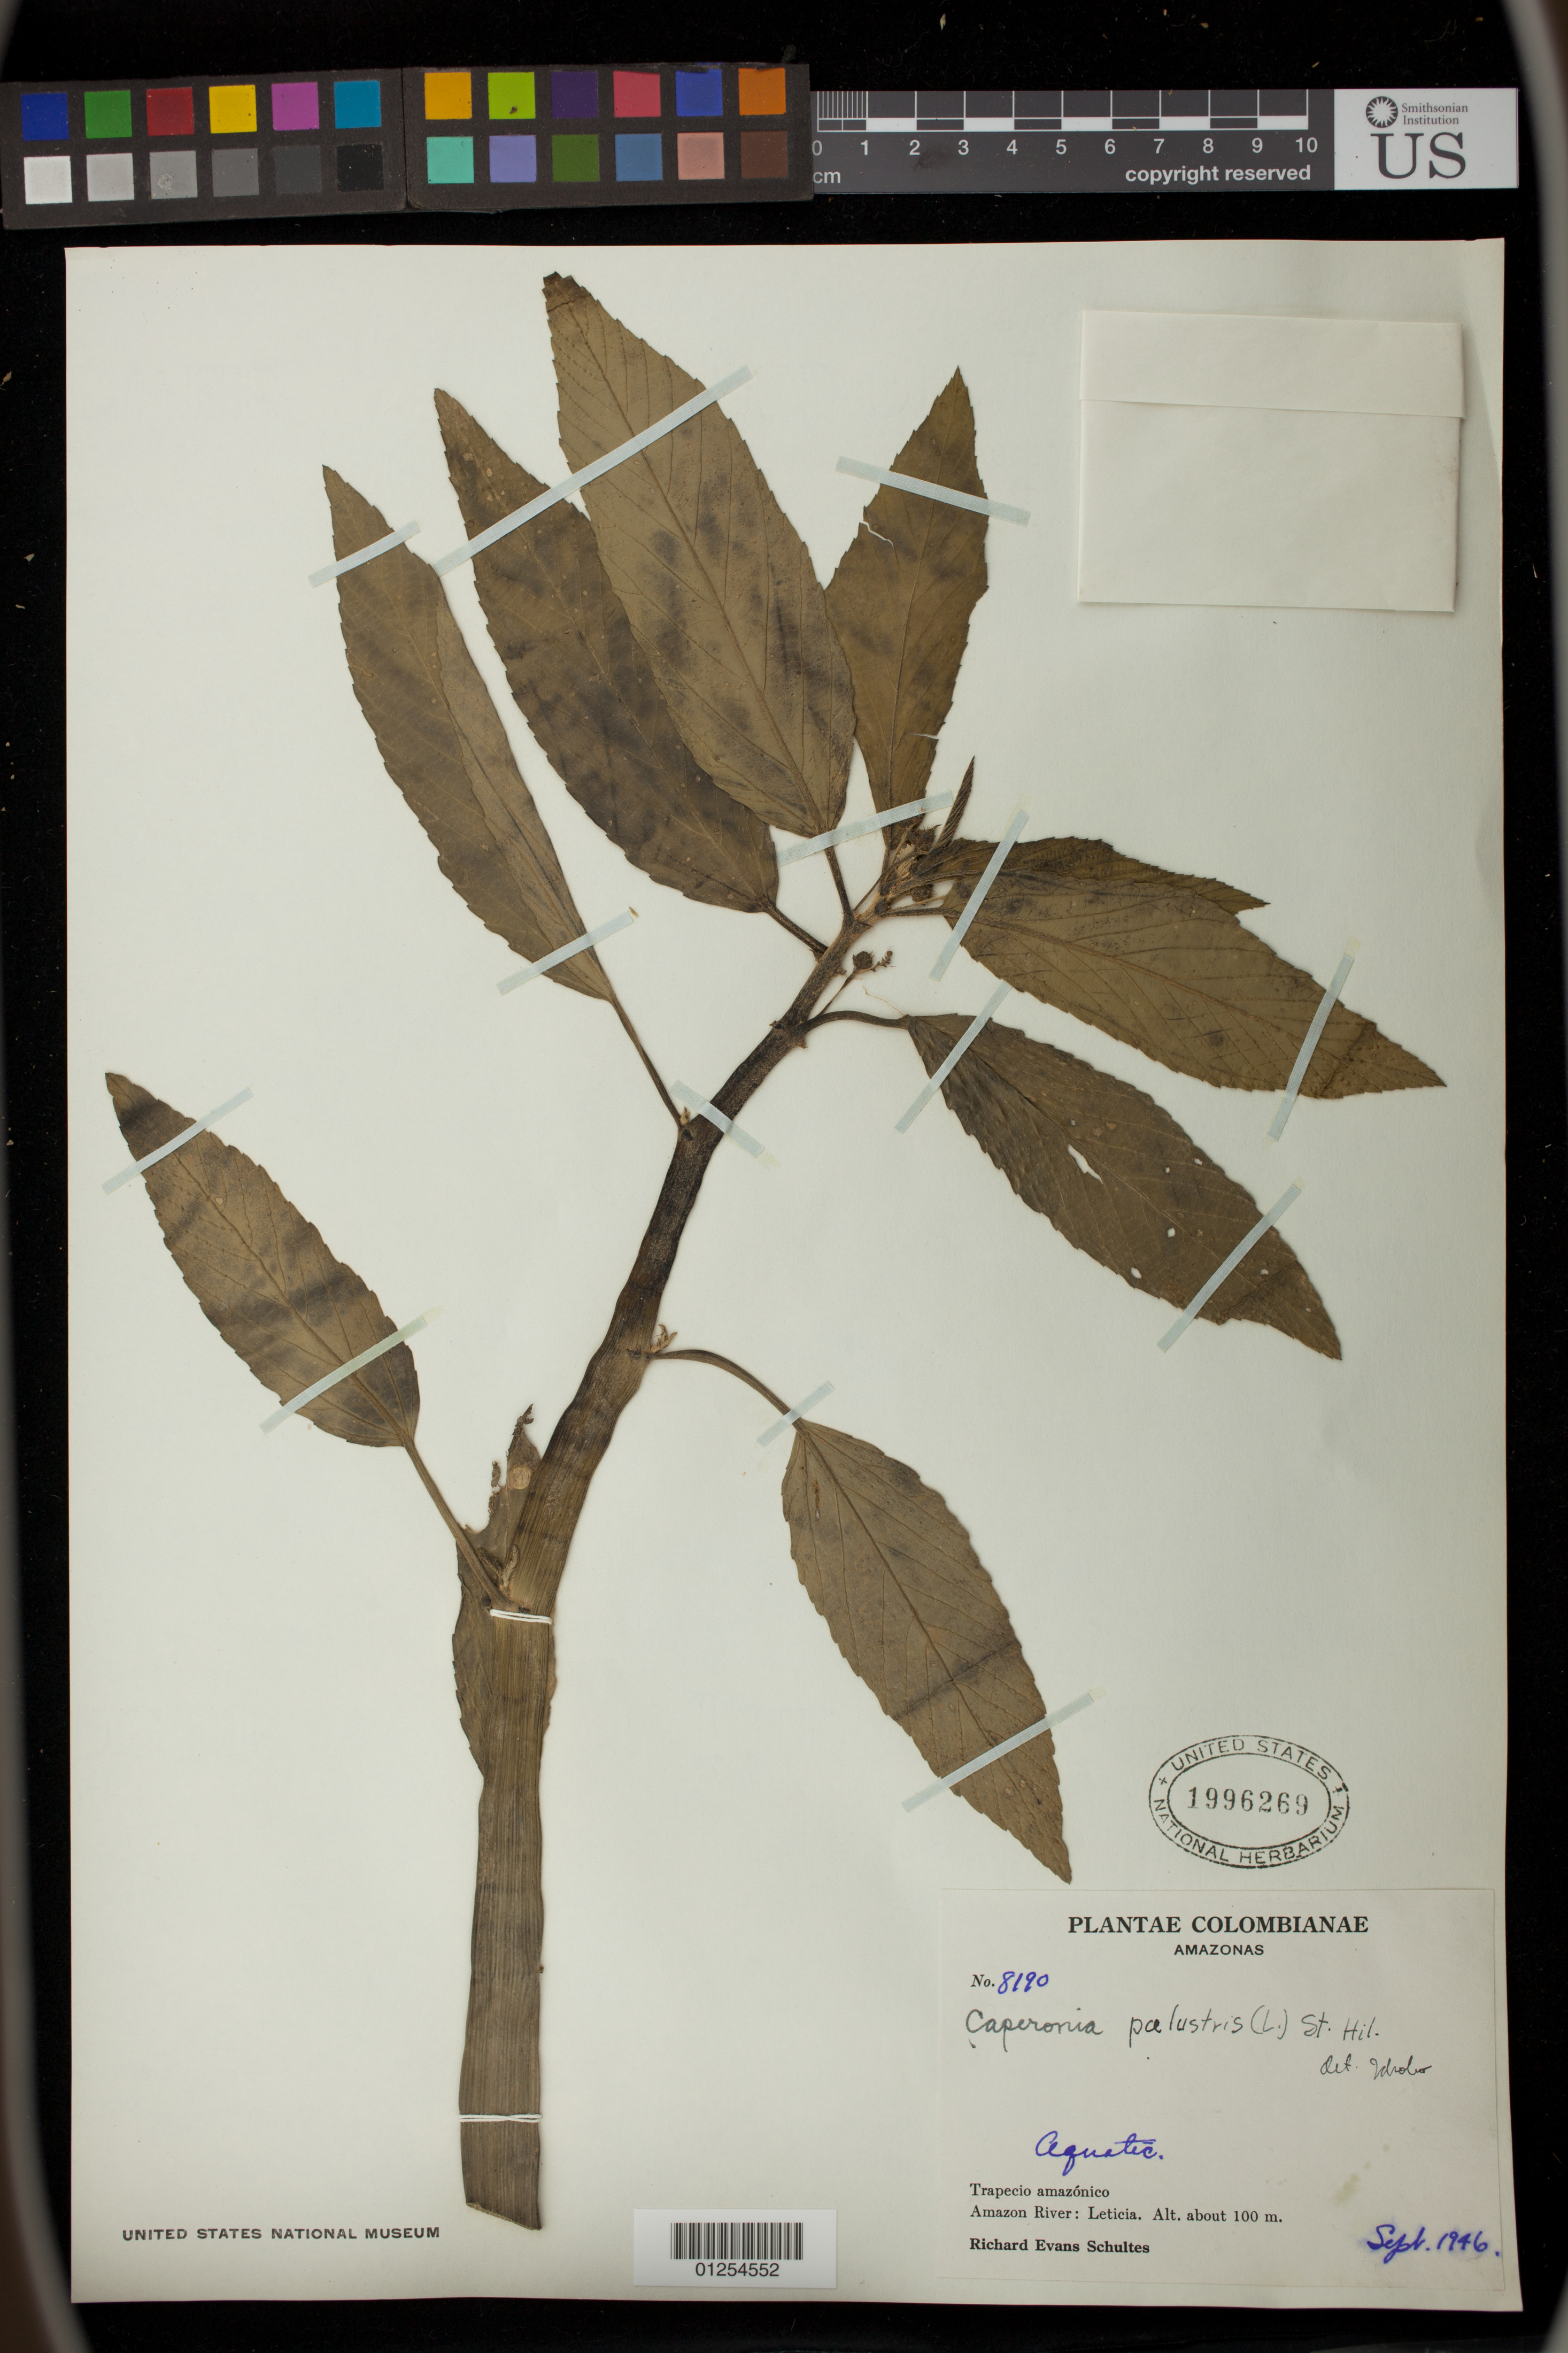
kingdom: Plantae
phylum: Tracheophyta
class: Magnoliopsida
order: Malpighiales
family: Euphorbiaceae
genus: Caperonia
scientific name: Caperonia castaneifolia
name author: (L.) A. St.-Hil.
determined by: Külkamp, Josimar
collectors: R. Schultes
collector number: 8190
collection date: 1946-09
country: Colombia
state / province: Amazônas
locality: Amazon River: Leticia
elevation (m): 100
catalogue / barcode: US 1996269